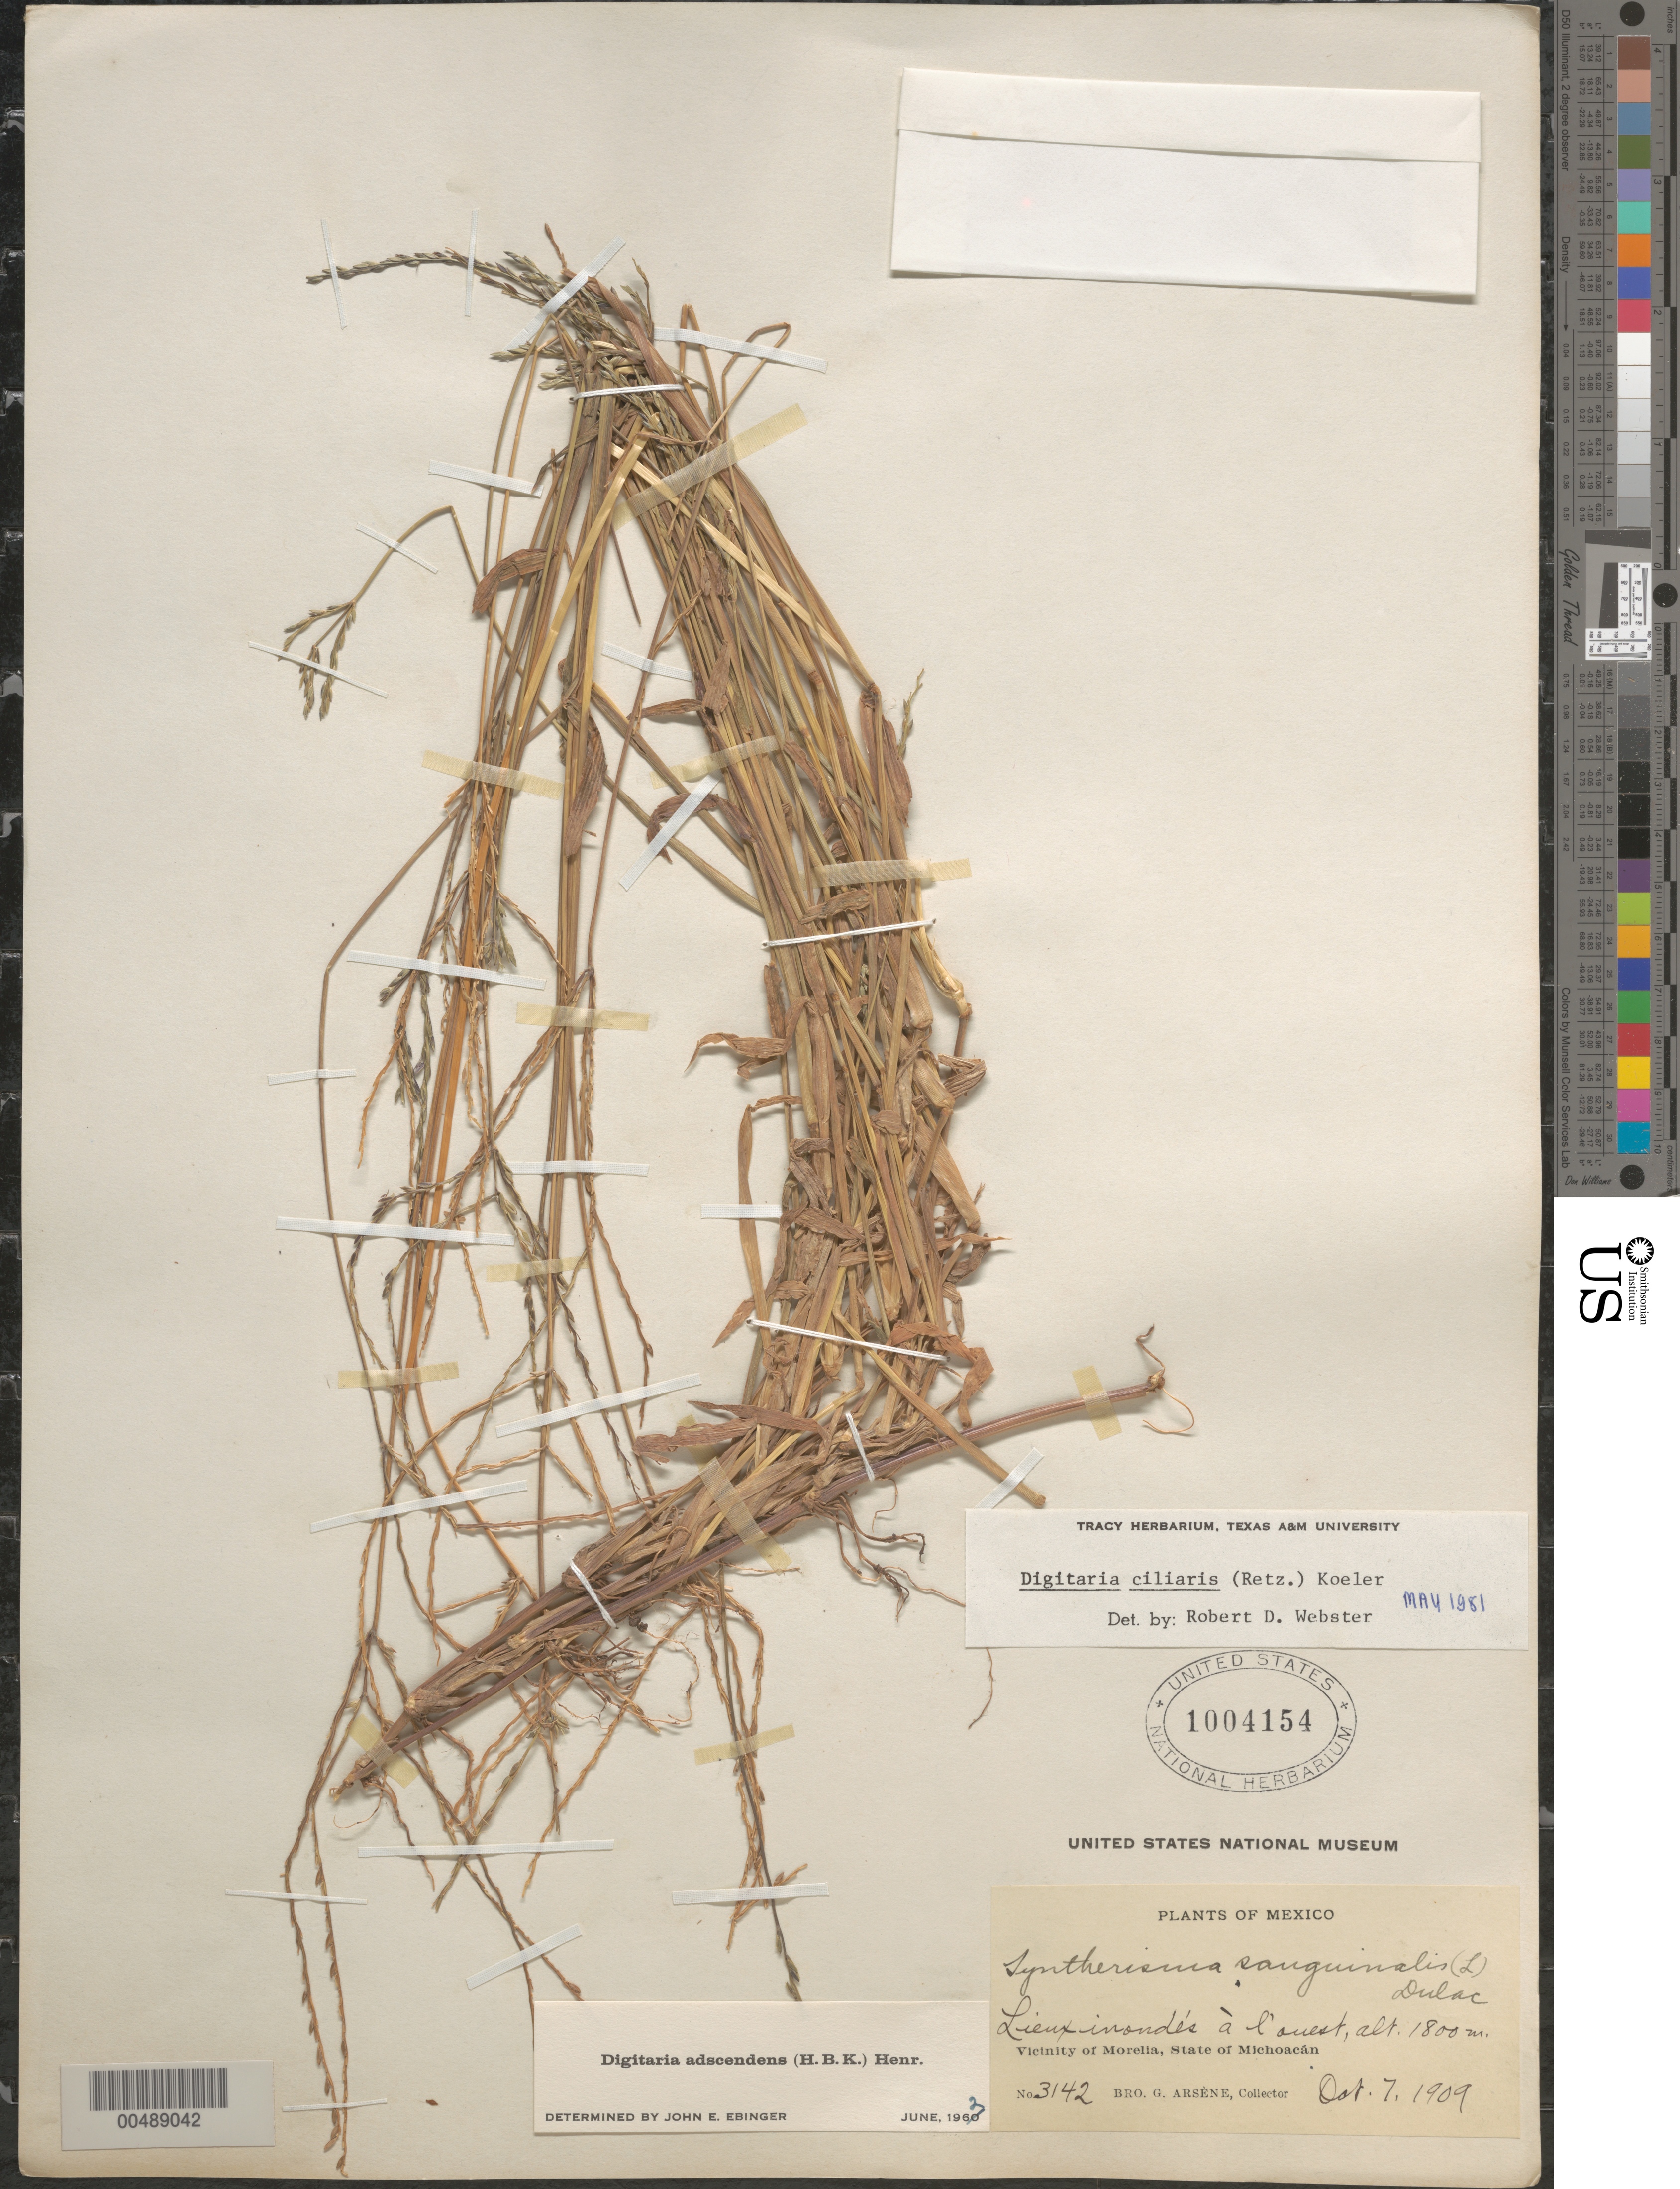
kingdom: Plantae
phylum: Tracheophyta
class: Liliopsida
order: Poales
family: Poaceae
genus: Digitaria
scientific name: Digitaria ciliaris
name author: (Retz.) Koeler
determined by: Webster, Robert D.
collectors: Bro. G. Arsène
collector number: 3142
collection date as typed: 7 Oct 1909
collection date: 1909-10-07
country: Mexico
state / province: Michoacán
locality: Vicinity of Morelia, Lieux in ondés à l'ouest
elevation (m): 1800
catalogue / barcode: US 1004154